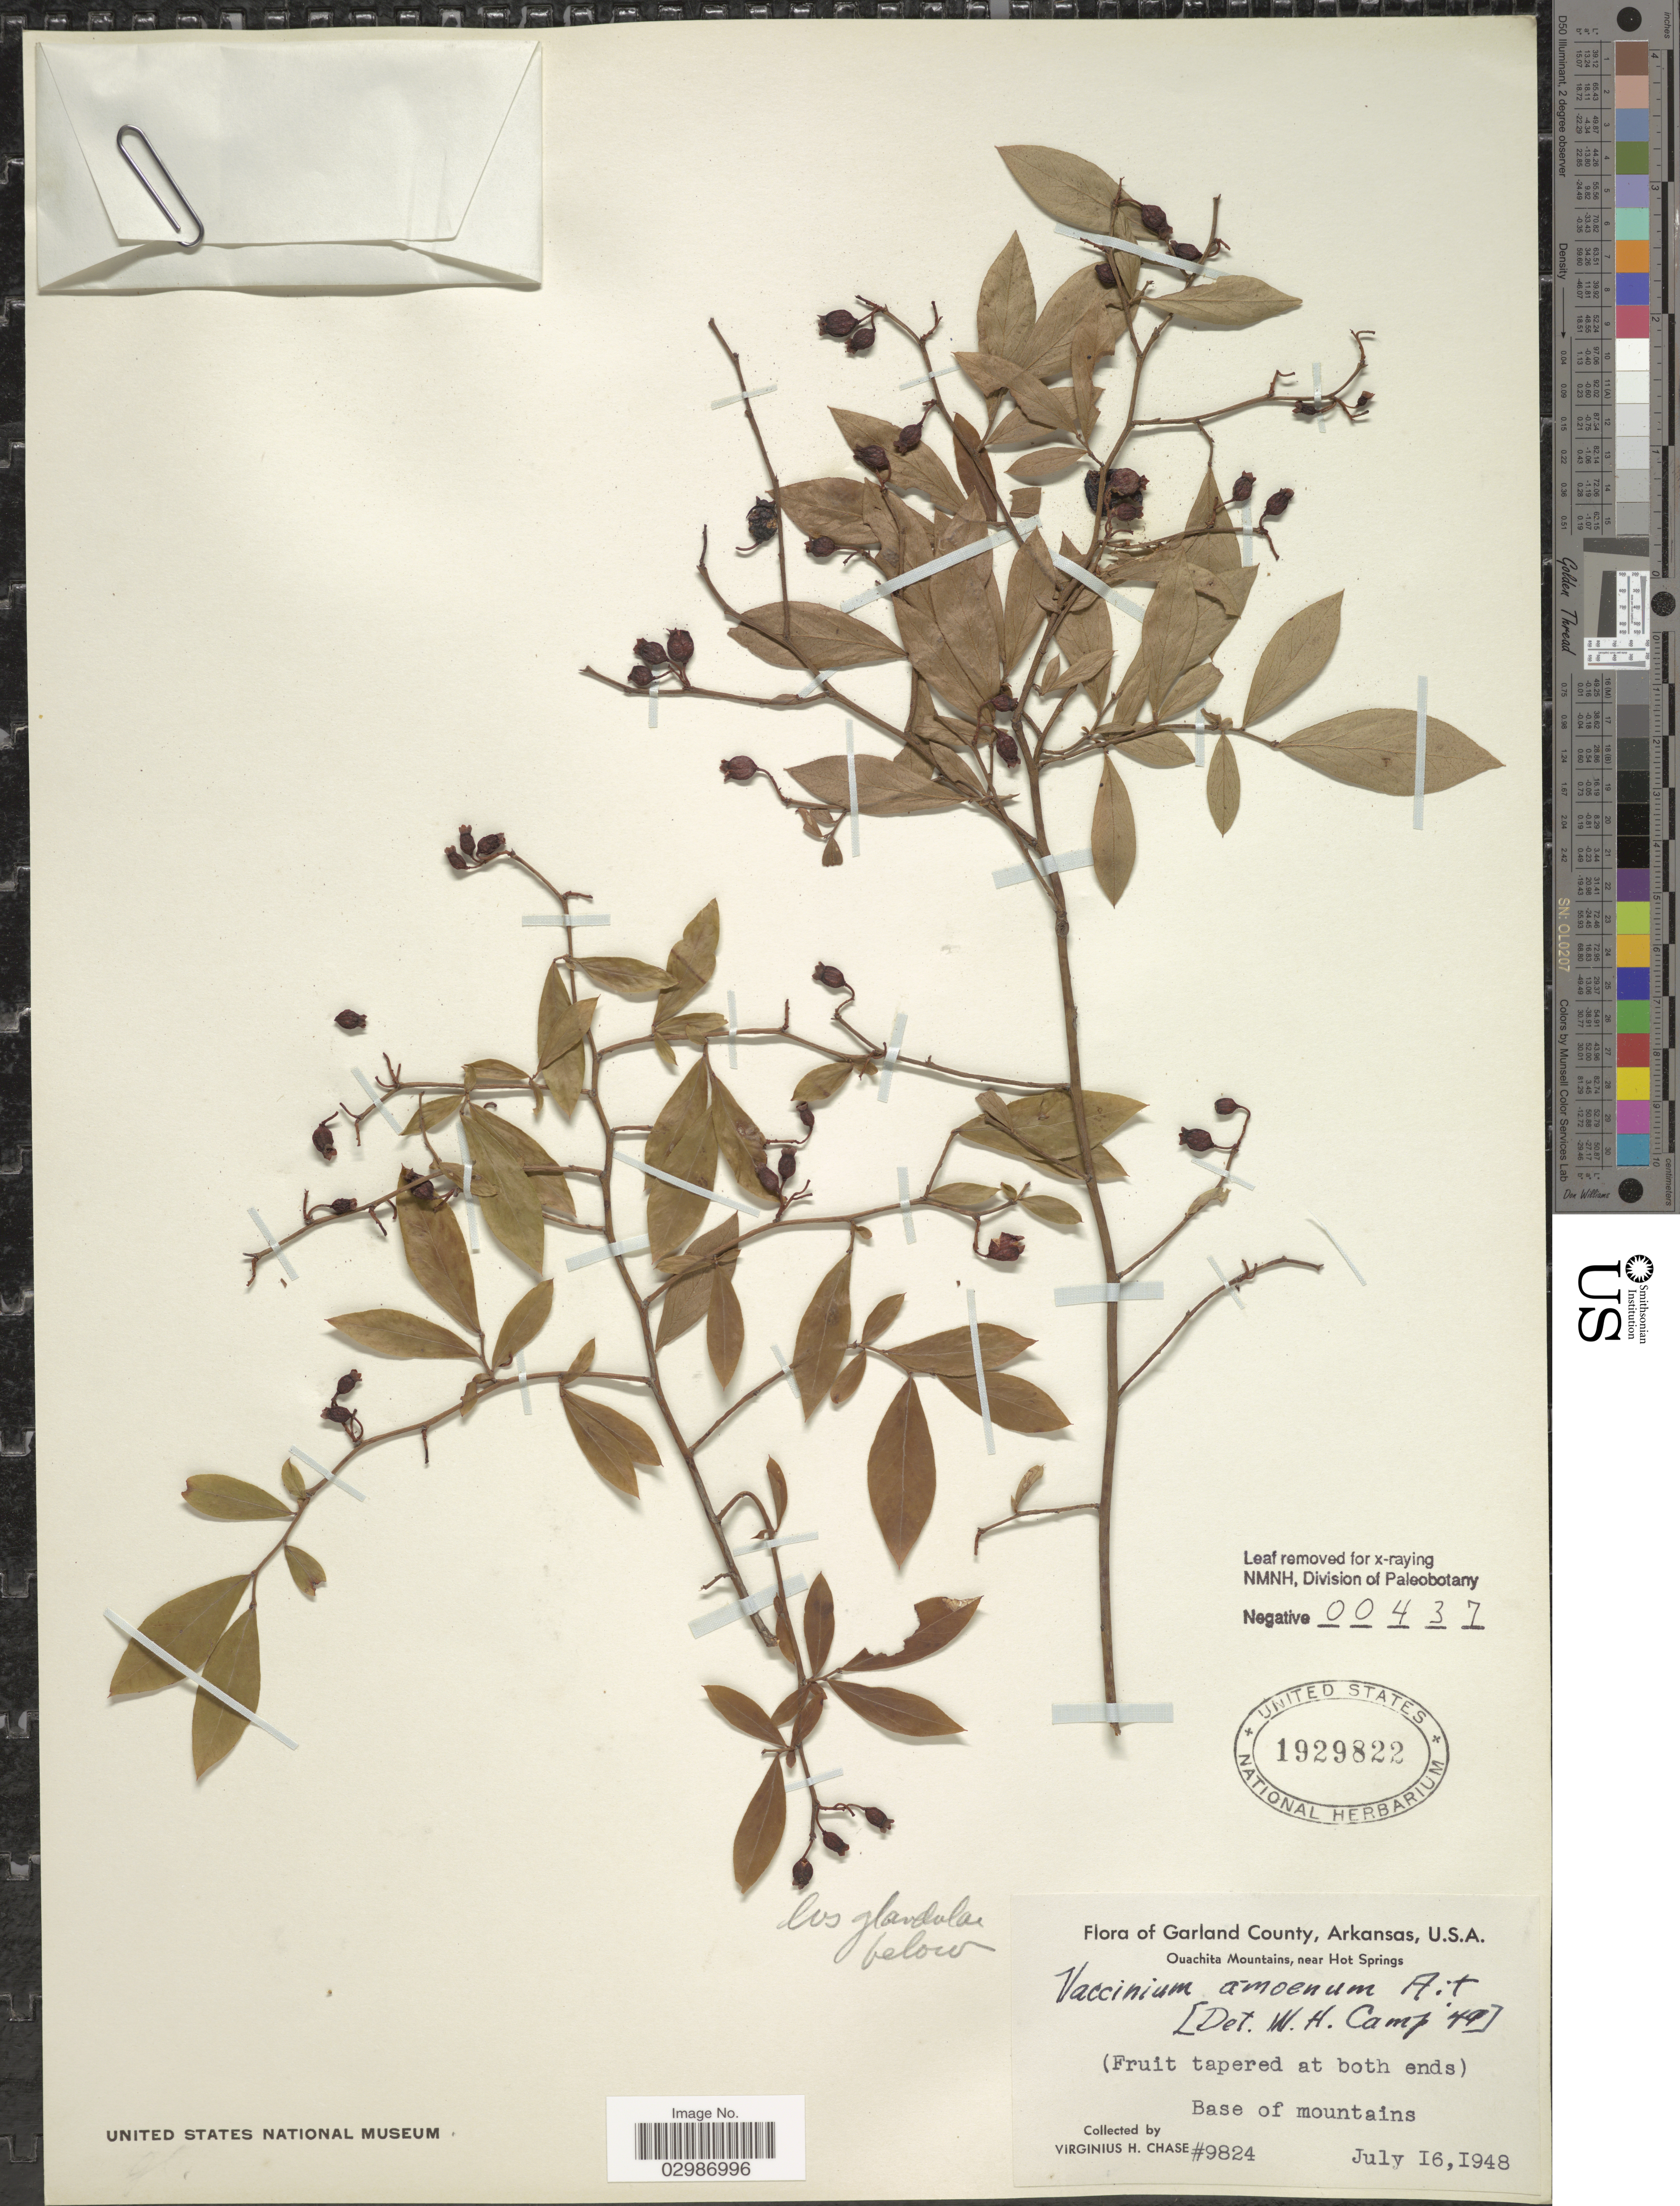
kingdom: Plantae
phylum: Tracheophyta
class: Magnoliopsida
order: Ericales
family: Ericaceae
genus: Vaccinium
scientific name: Vaccinium amoenum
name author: Aiton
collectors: V. H. Chase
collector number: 9824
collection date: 1948-07-16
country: United States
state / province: Arkansas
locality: Garland County, Ouachita Mountains, near Hot Springs, Base of mountains.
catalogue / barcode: US 1929822